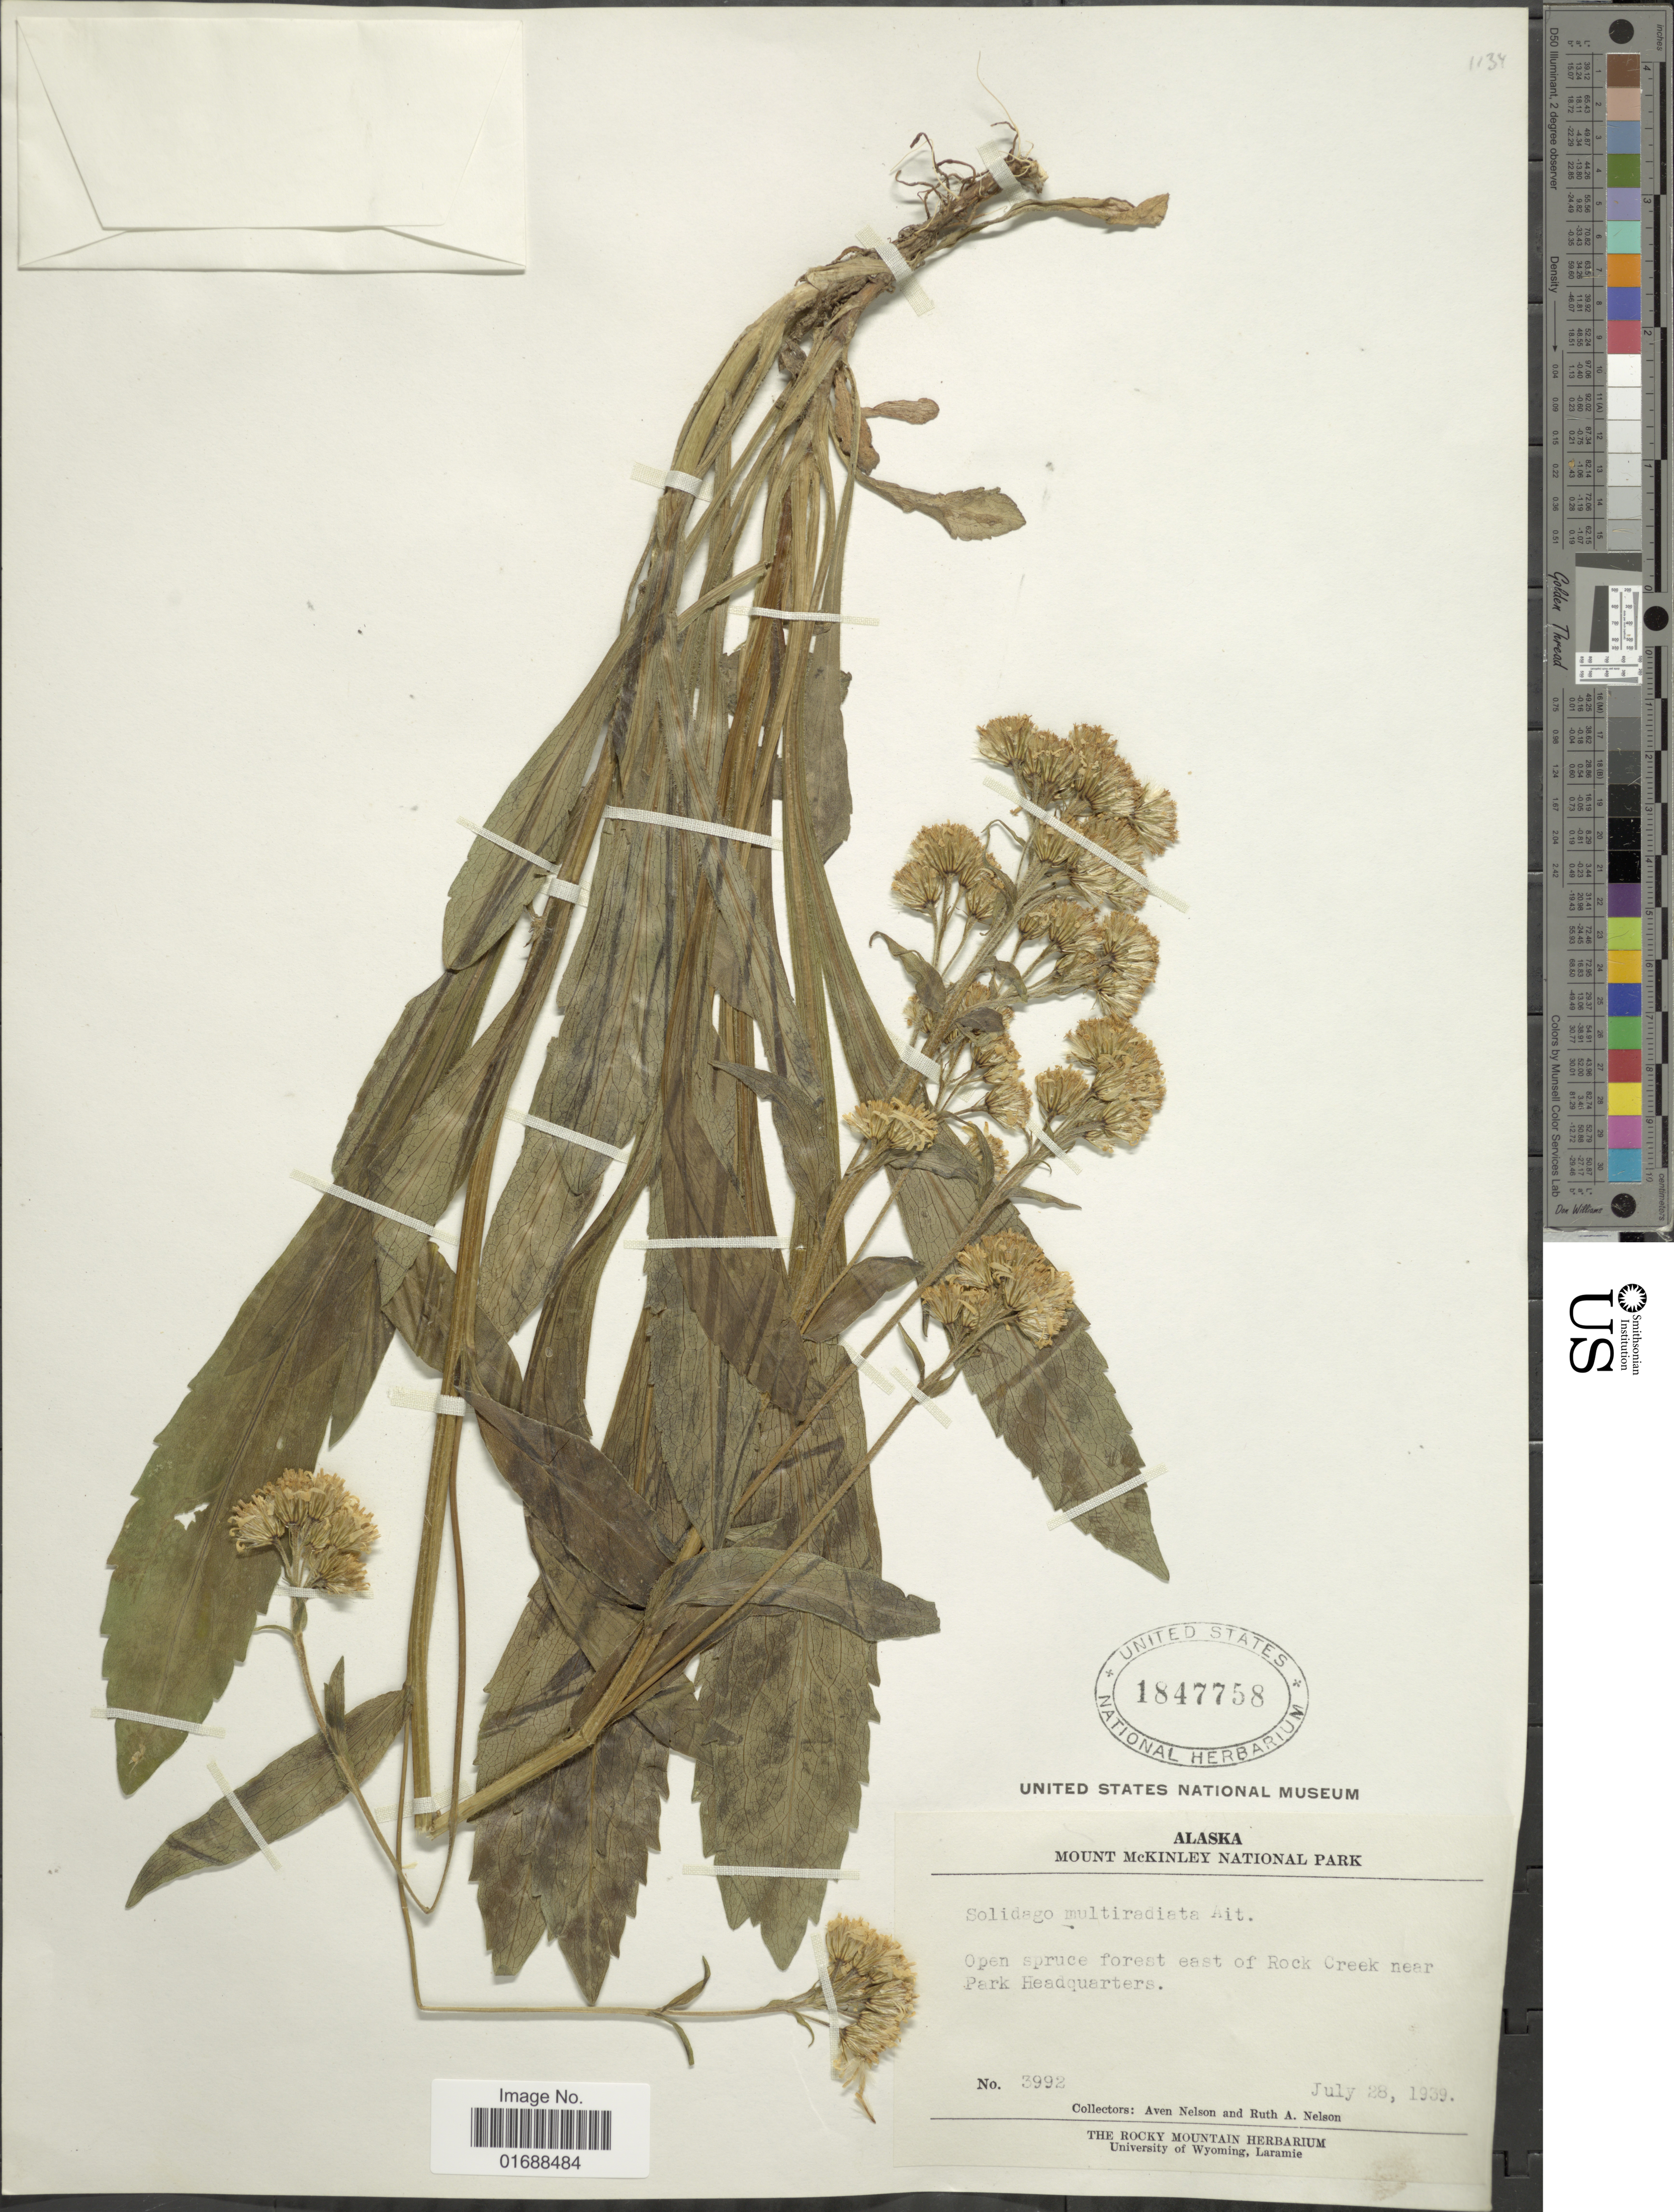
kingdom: Plantae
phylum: Tracheophyta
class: Magnoliopsida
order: Asterales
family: Asteraceae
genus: Solidago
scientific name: Solidago multiradiata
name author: Aiton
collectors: A. Nelson & R. A. Nelson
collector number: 3992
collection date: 1939-07-28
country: United States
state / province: Alaska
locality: Mount McKinley National Park, Open spruce forest east of Rock Creek near Park Headquarters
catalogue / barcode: US 1847758